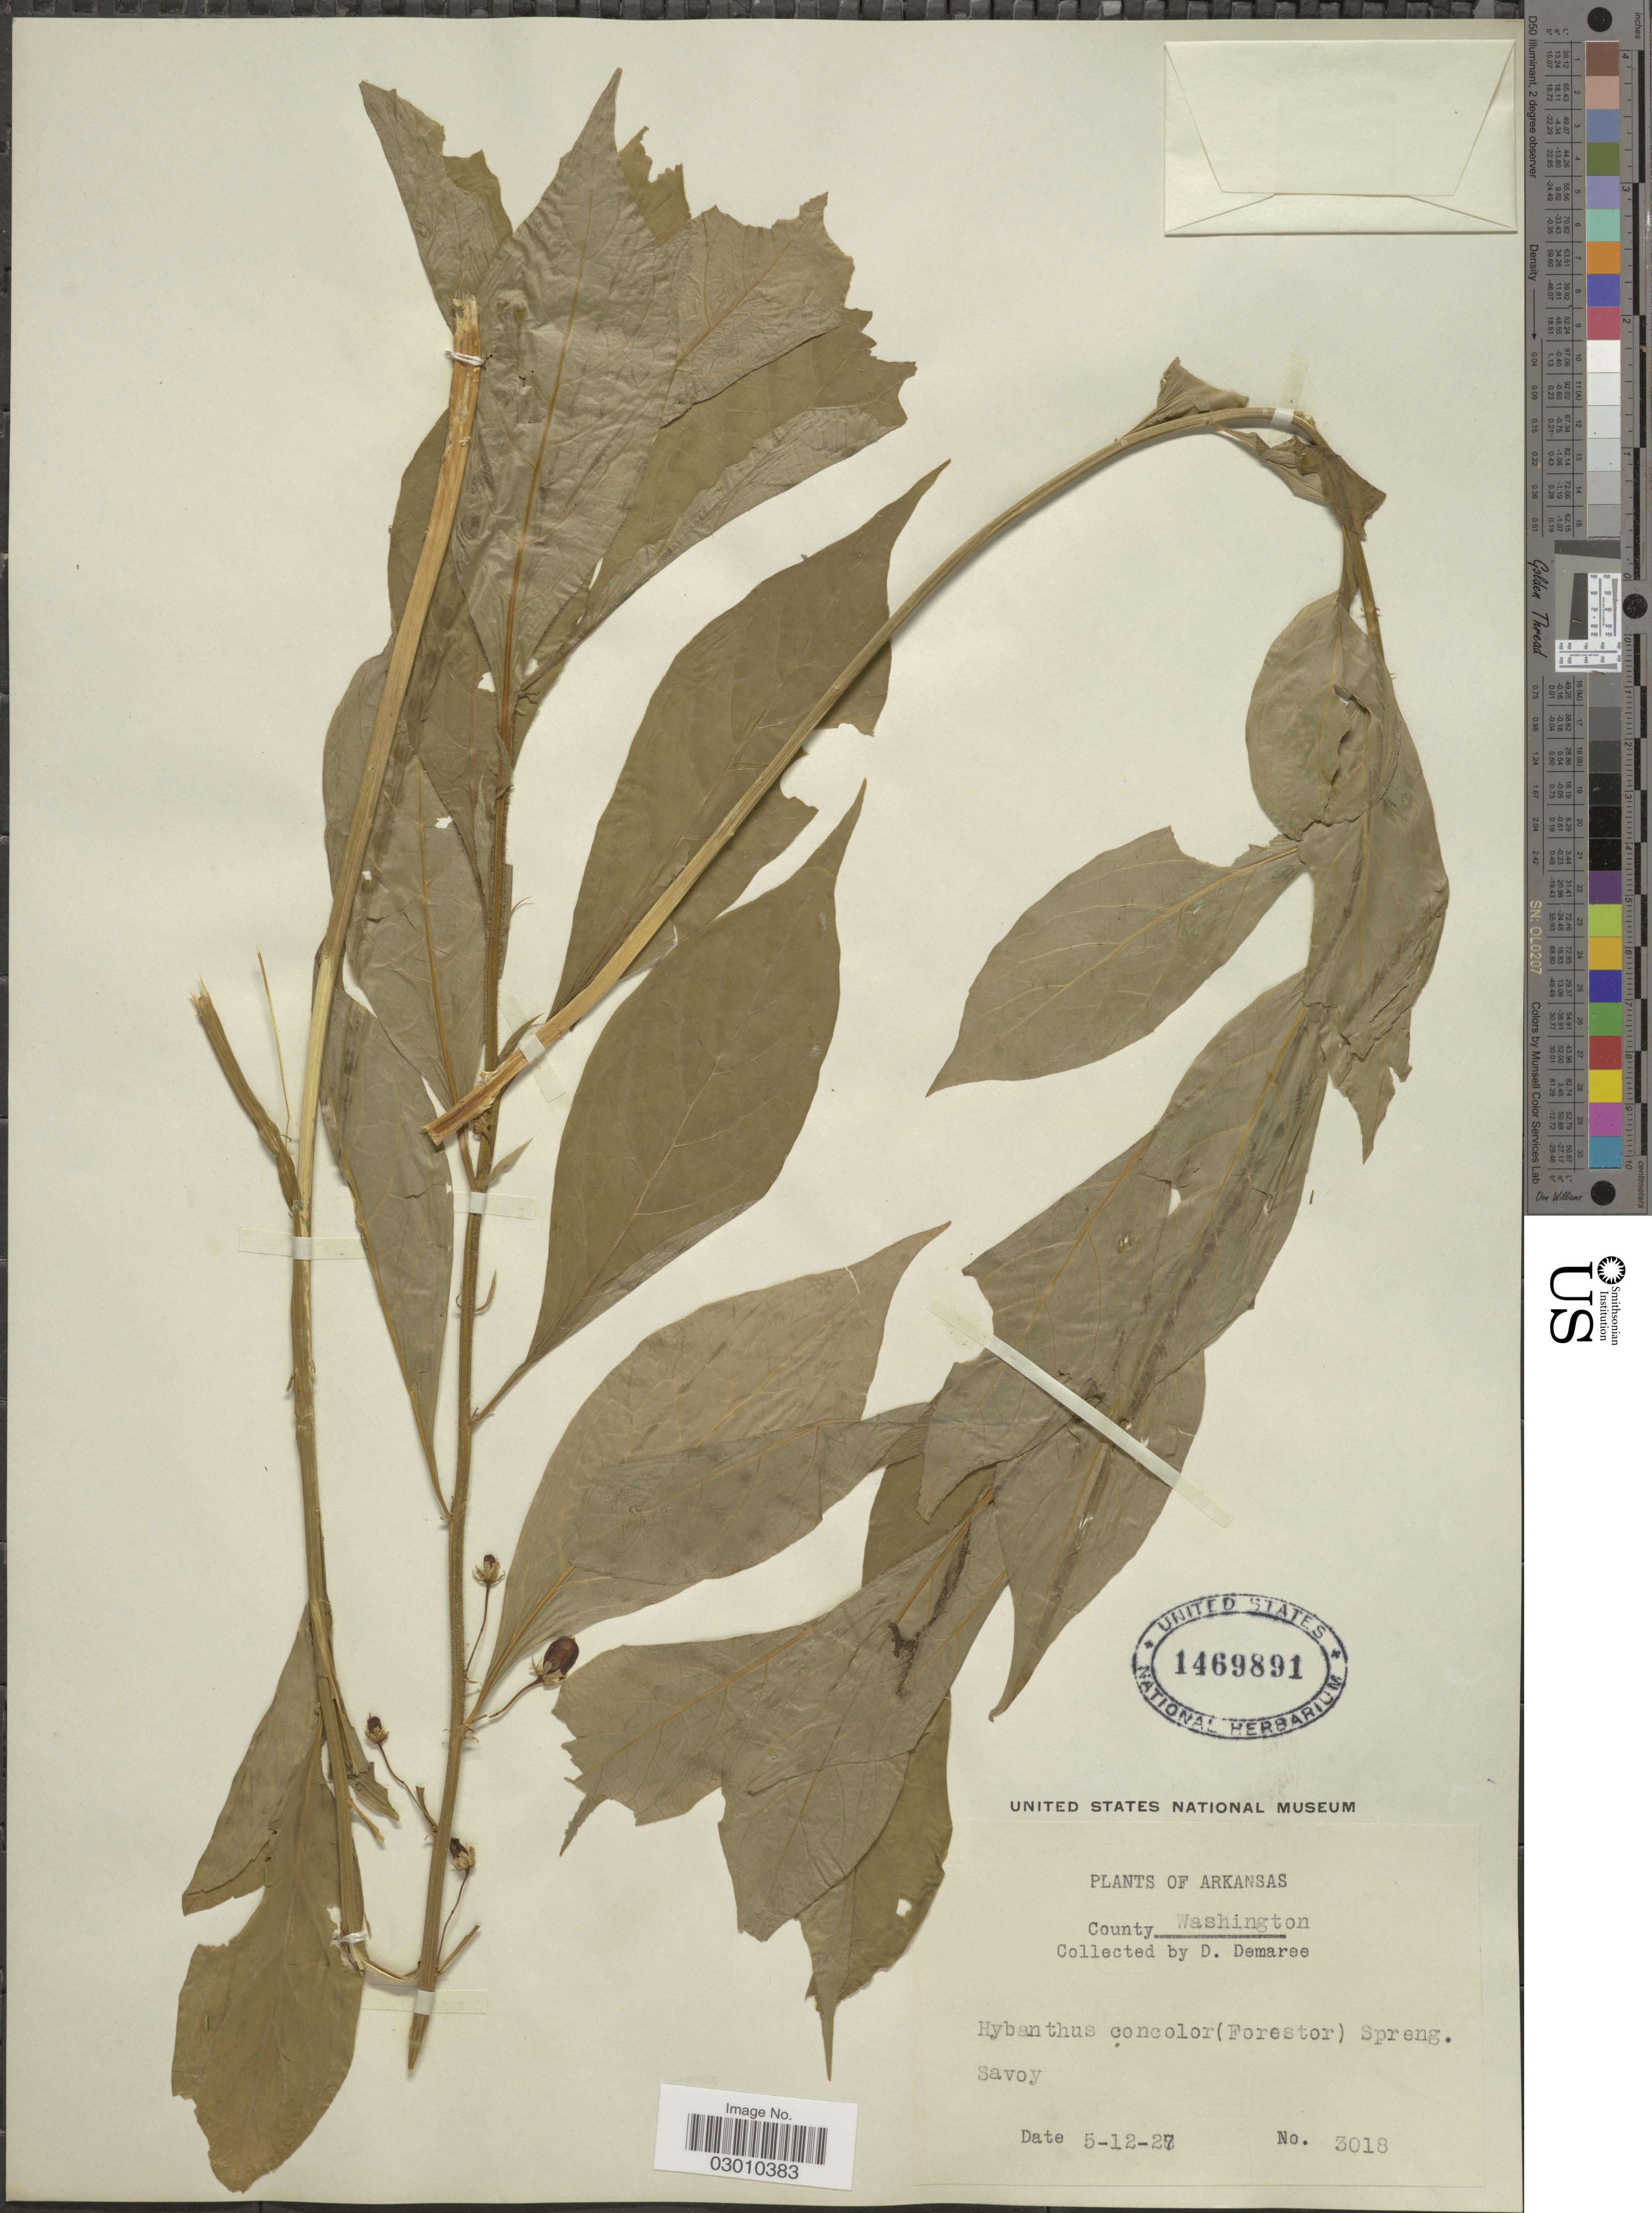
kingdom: Plantae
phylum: Tracheophyta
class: Magnoliopsida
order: Malpighiales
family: Violaceae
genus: Cubelium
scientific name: Cubelium concolor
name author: (T.F. Forst.) Raf. ex Britton & A. Br.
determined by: Strong, Mark T., (BOT), Smithsonian Institution - National Museum of Natural History (UNITED STATES)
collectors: D. Demaree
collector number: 3018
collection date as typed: Transcribed d/m/y: 5/12/27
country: United States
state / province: Arkansas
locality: County Washington. Savoy.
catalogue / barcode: US 1469891